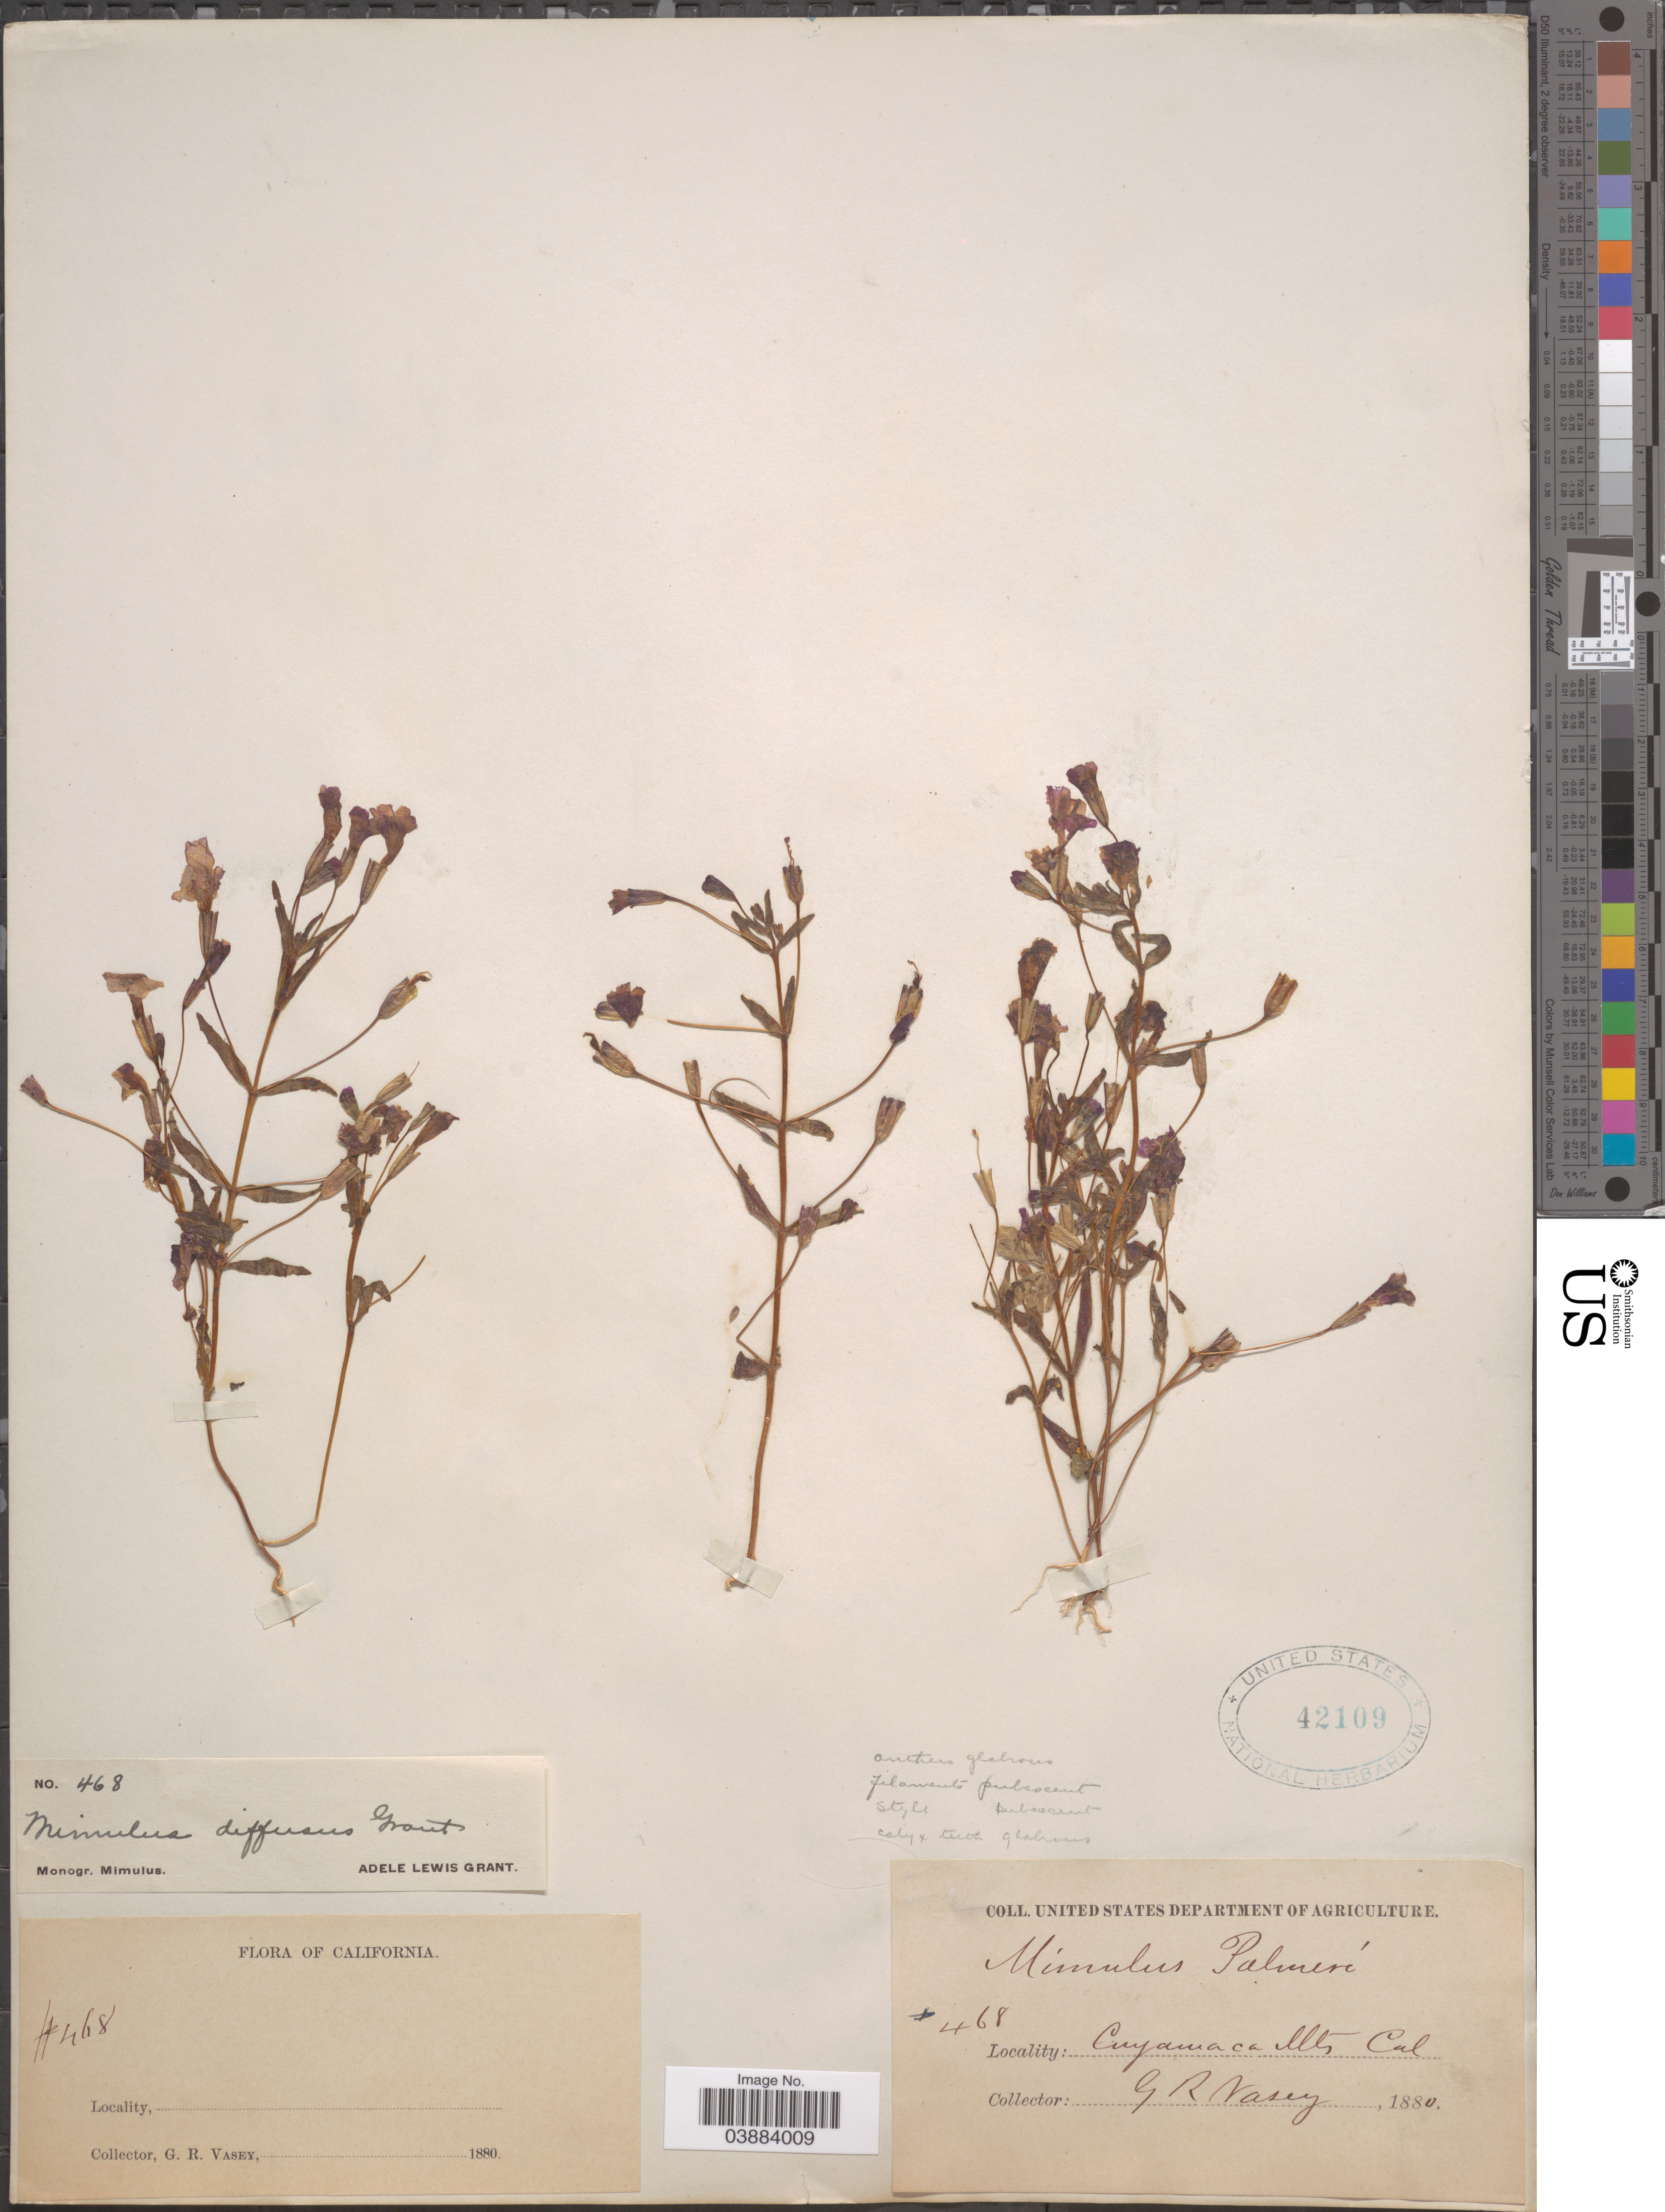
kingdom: Plantae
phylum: Tracheophyta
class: Magnoliopsida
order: Lamiales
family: Phrymaceae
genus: Mimulus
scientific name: Mimulus diffusus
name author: A.L. Grant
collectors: G. R. Vasey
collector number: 468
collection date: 1880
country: United States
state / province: California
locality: Cuyamaca Mts.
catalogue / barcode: US 42109